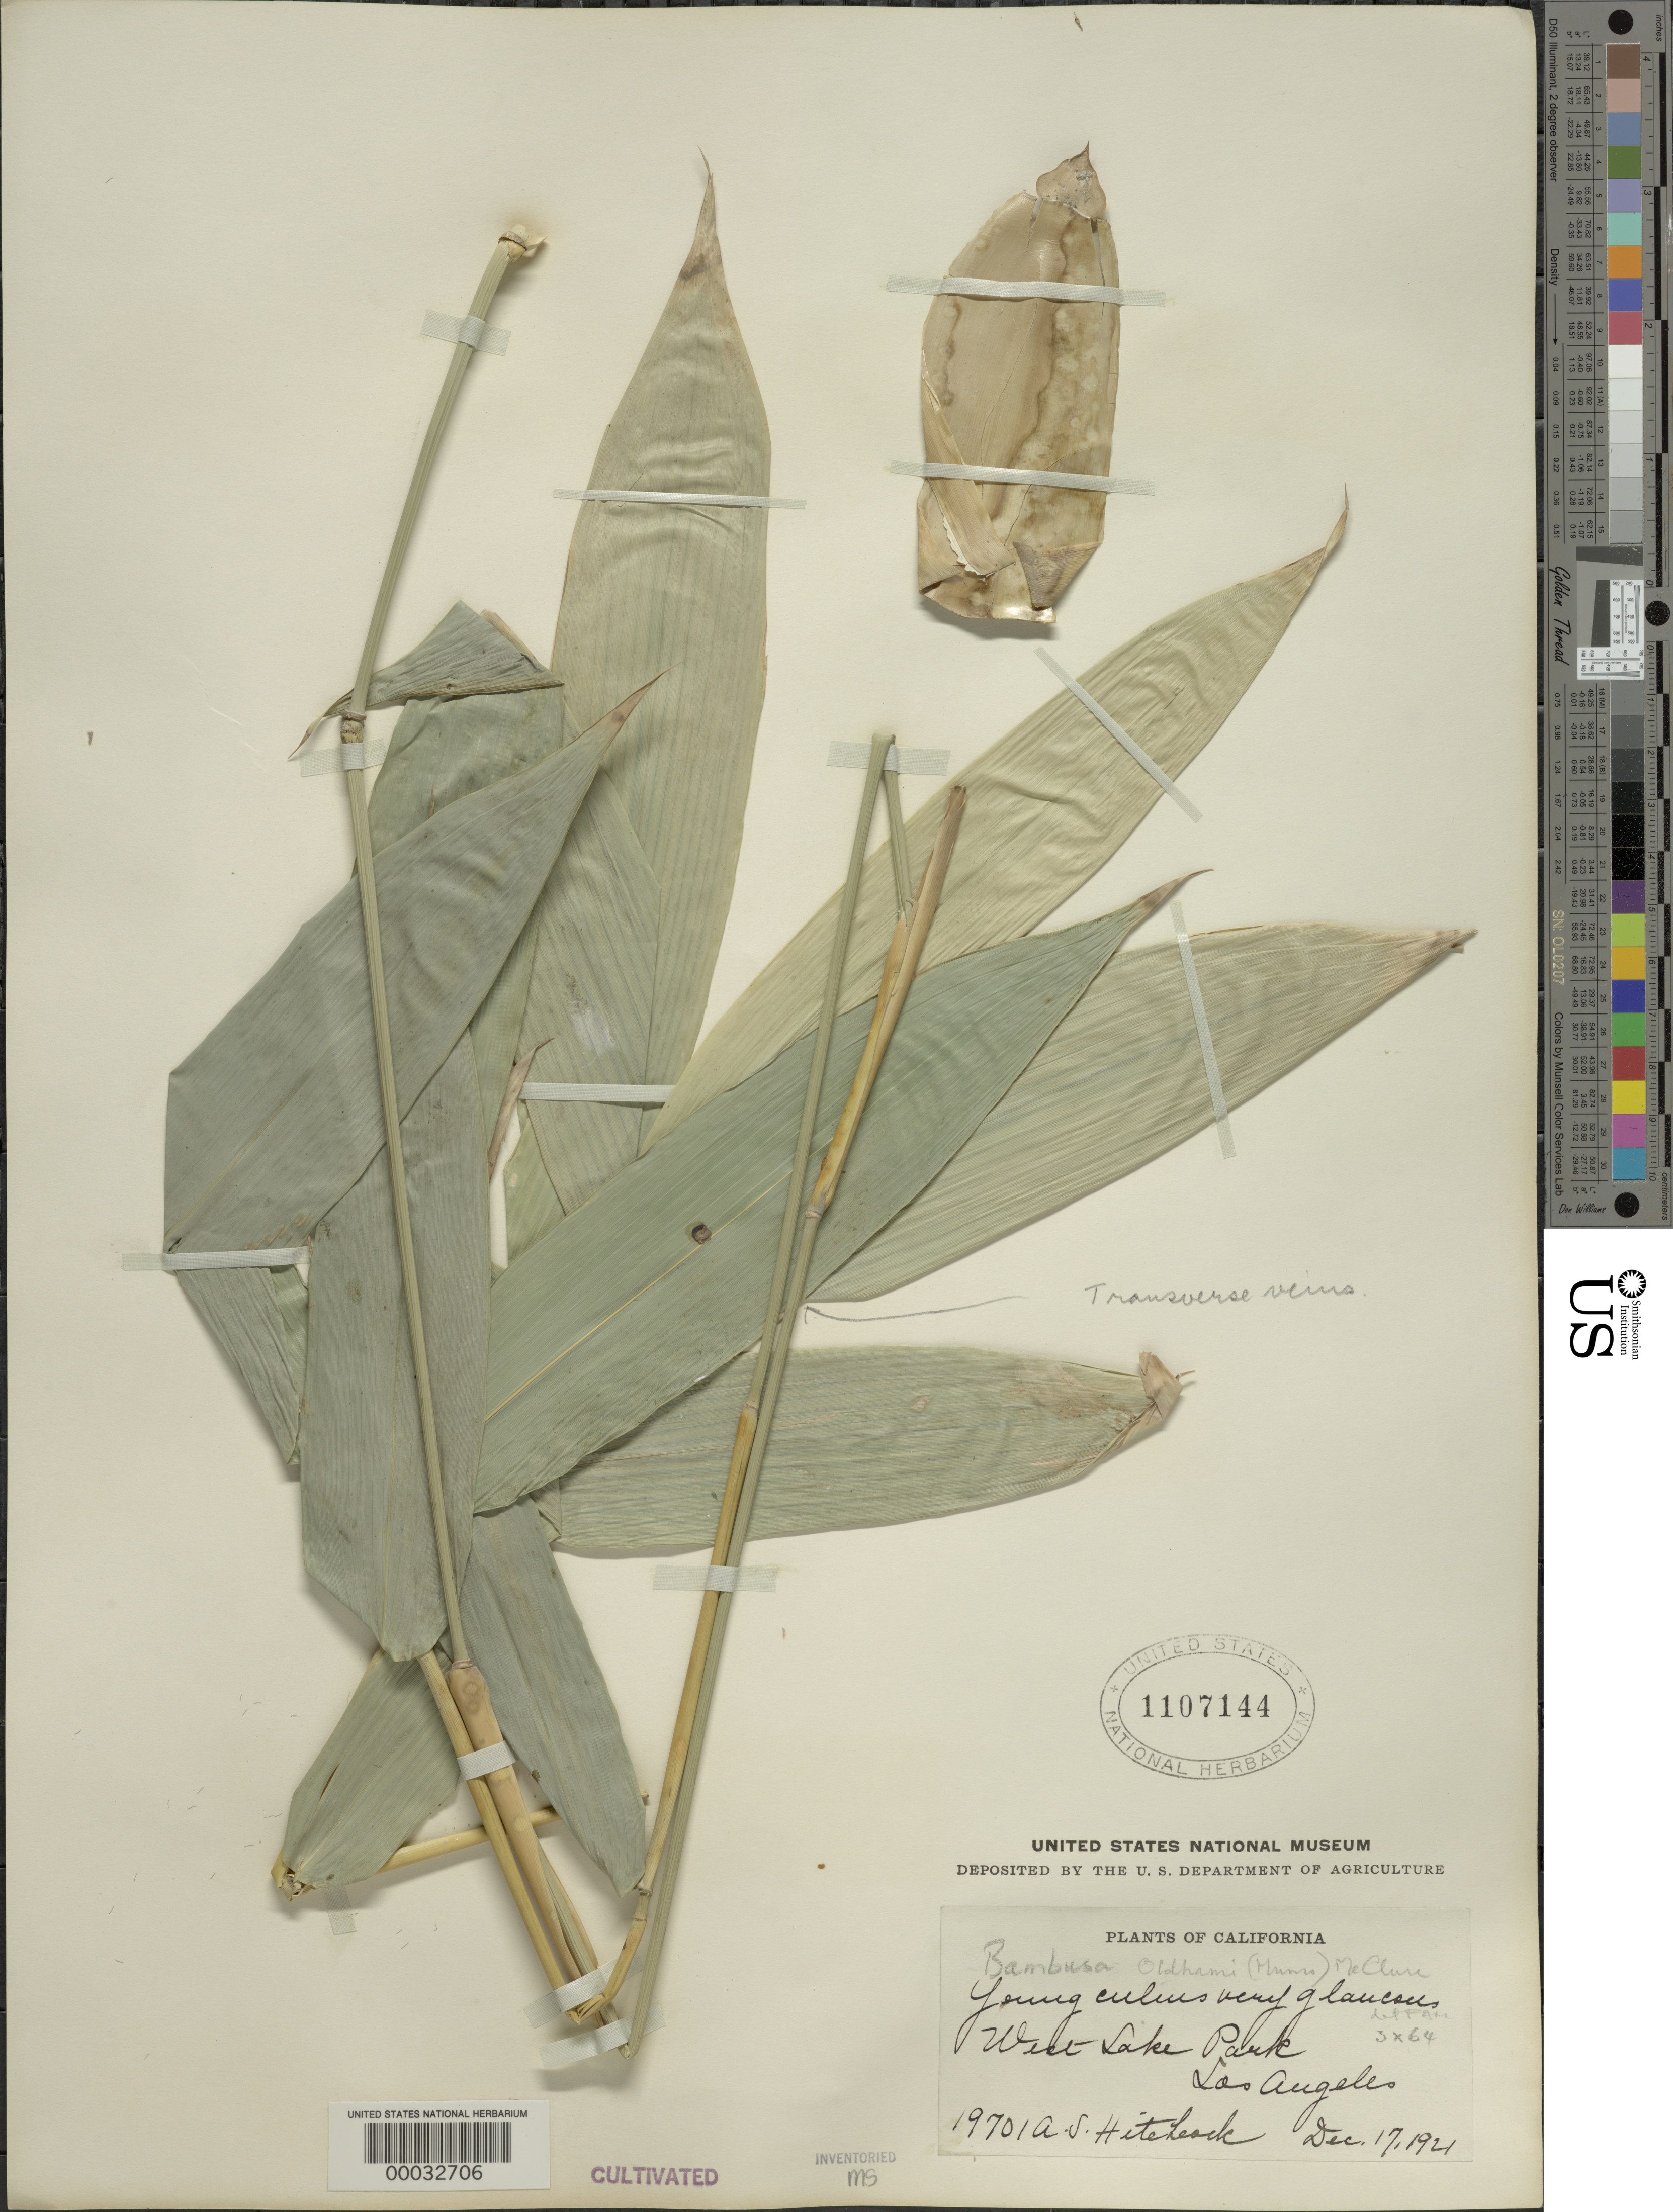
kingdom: Plantae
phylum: Tracheophyta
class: Liliopsida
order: Poales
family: Poaceae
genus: Bambusa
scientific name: Bambusa oldhamii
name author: Munro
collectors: A. S. Hitchcock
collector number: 19701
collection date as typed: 17 Dec 1921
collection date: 1921-12-17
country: United States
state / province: California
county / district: Los Angeles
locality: West lake park, los angeles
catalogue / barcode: US 1107144